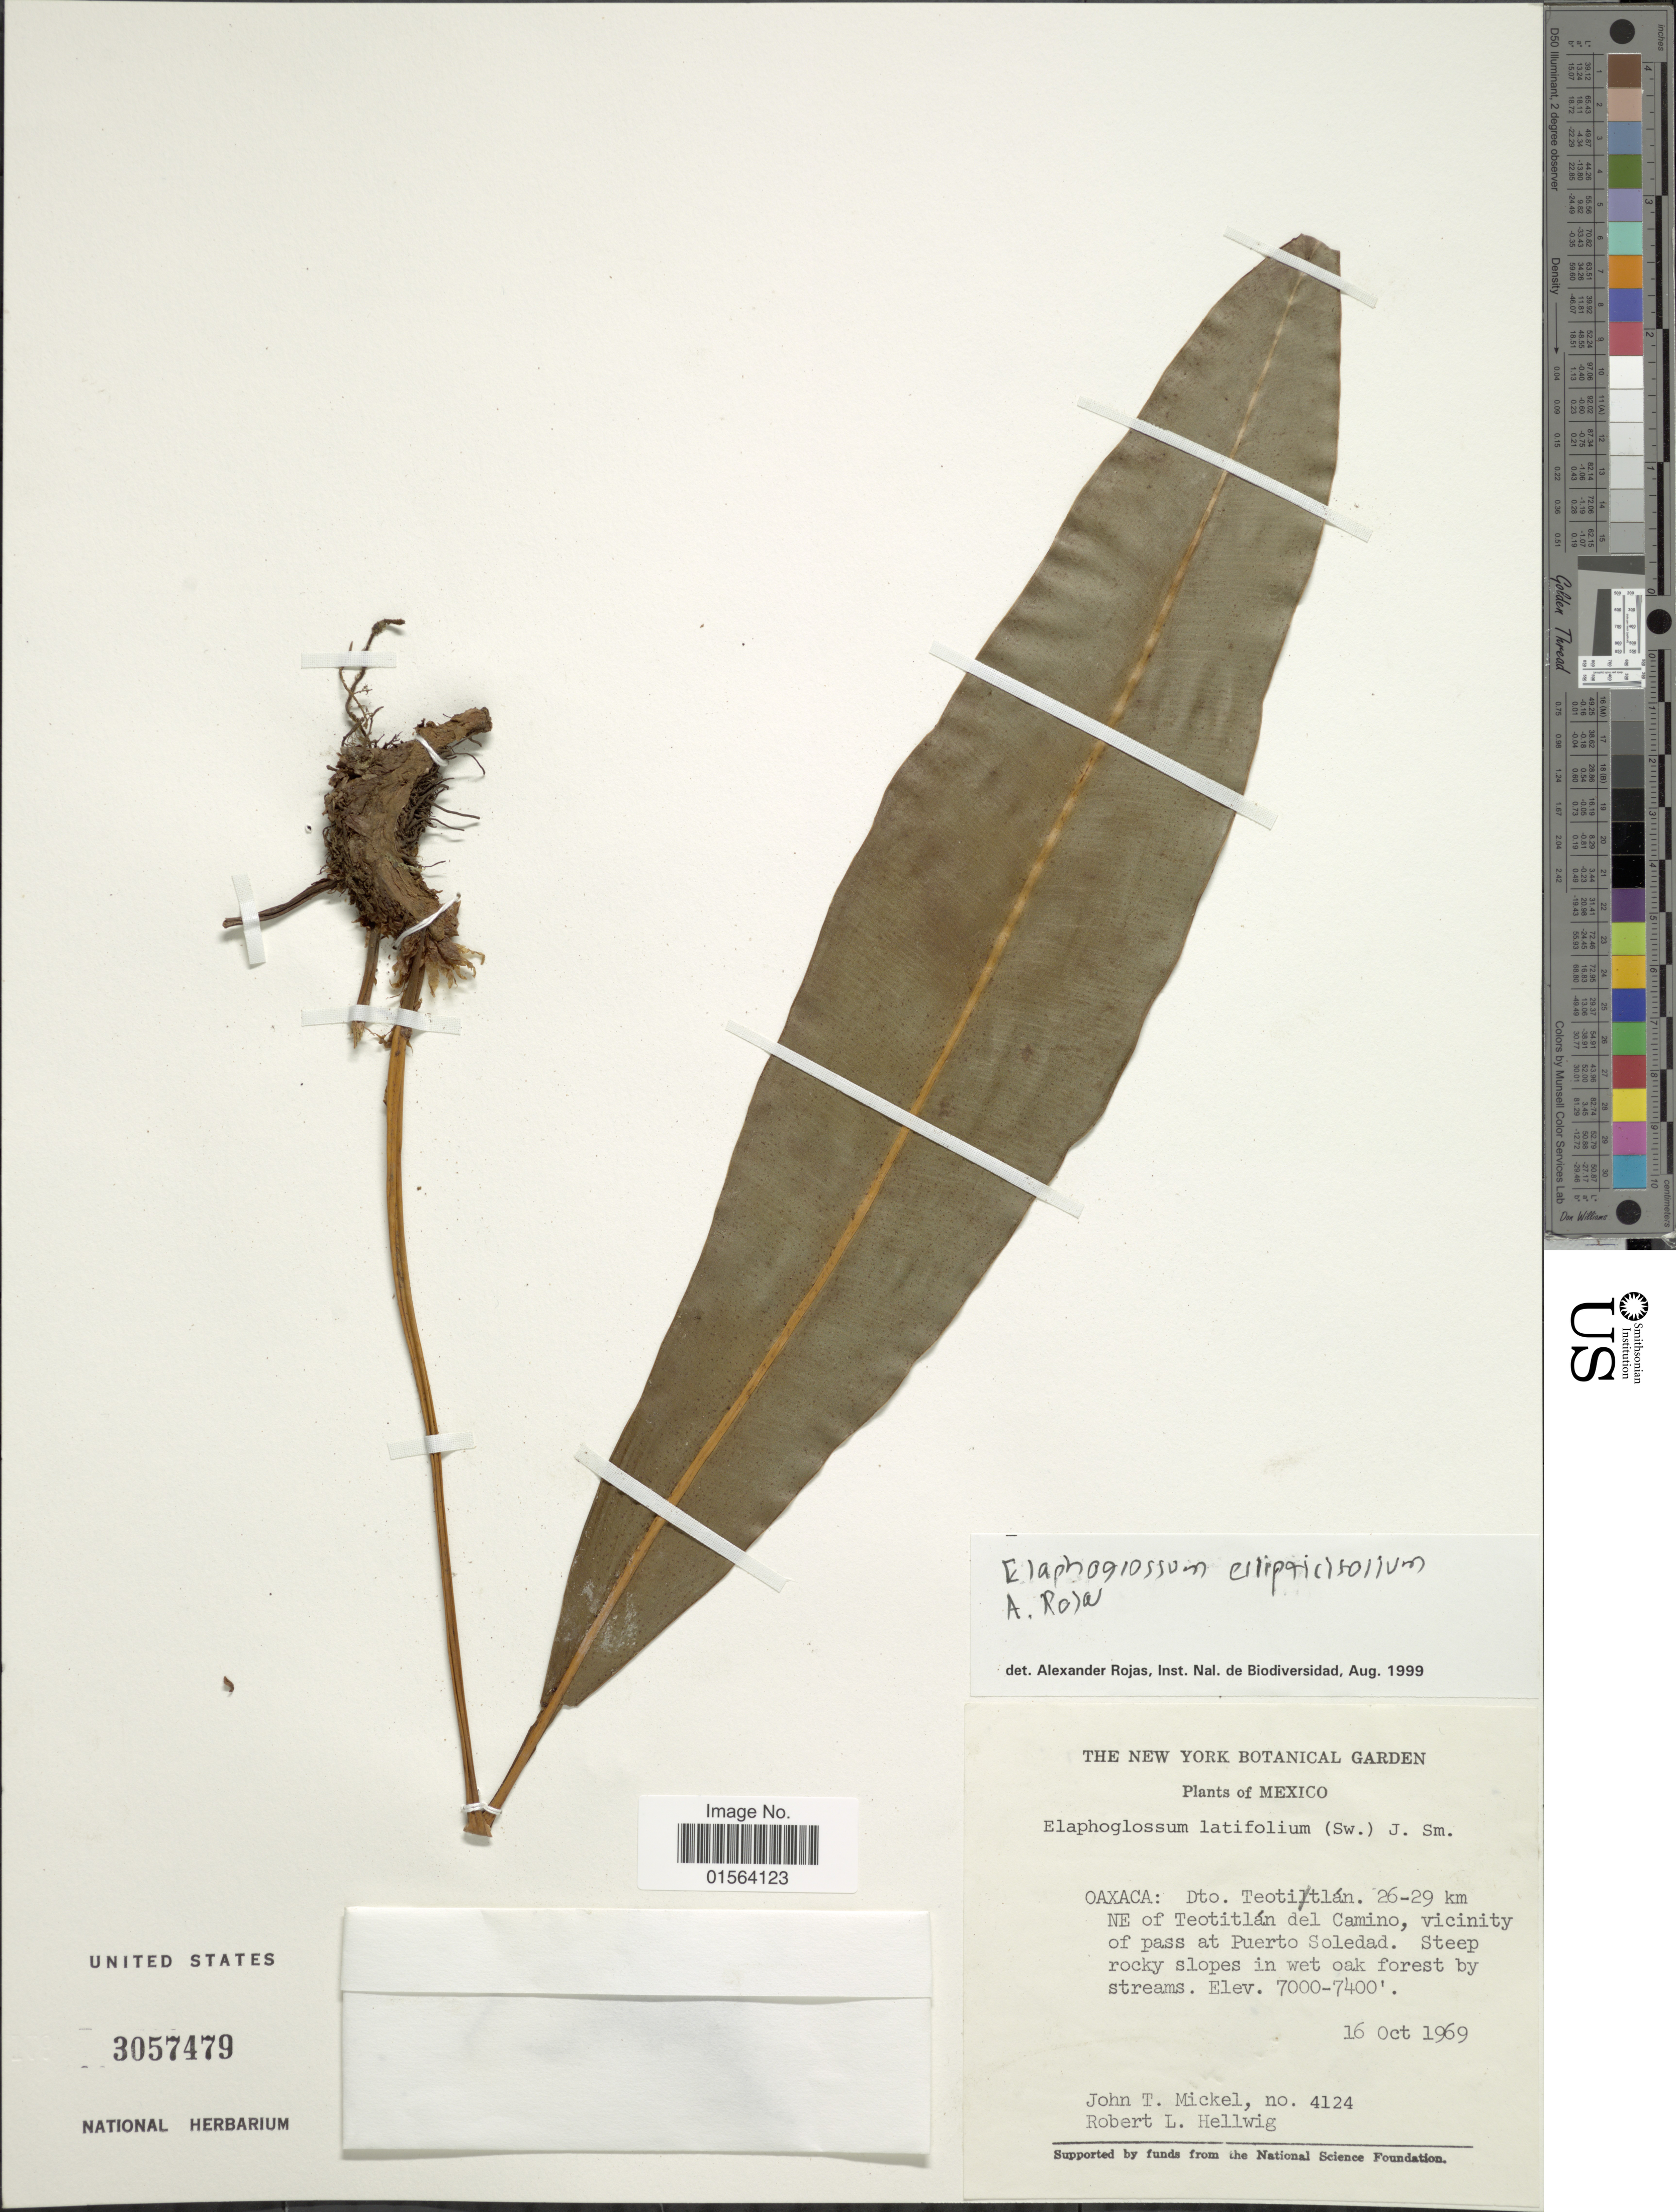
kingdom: Plantae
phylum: Tracheophyta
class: Polypodiopsida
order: Polypodiales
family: Dryopteridaceae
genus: Elaphoglossum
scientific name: Elaphoglossum latifolium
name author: (Sw.) J. Sm.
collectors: J. T. Mickel & R. Hellwig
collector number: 4124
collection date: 1969-10-16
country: Mexico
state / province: Oaxaca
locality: Oaxaca: Dto. Teotitlan 26-29 km NE of Teotitlan del Camino, vicinity of pass at Puerto Soledad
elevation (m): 2134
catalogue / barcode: US 3057479